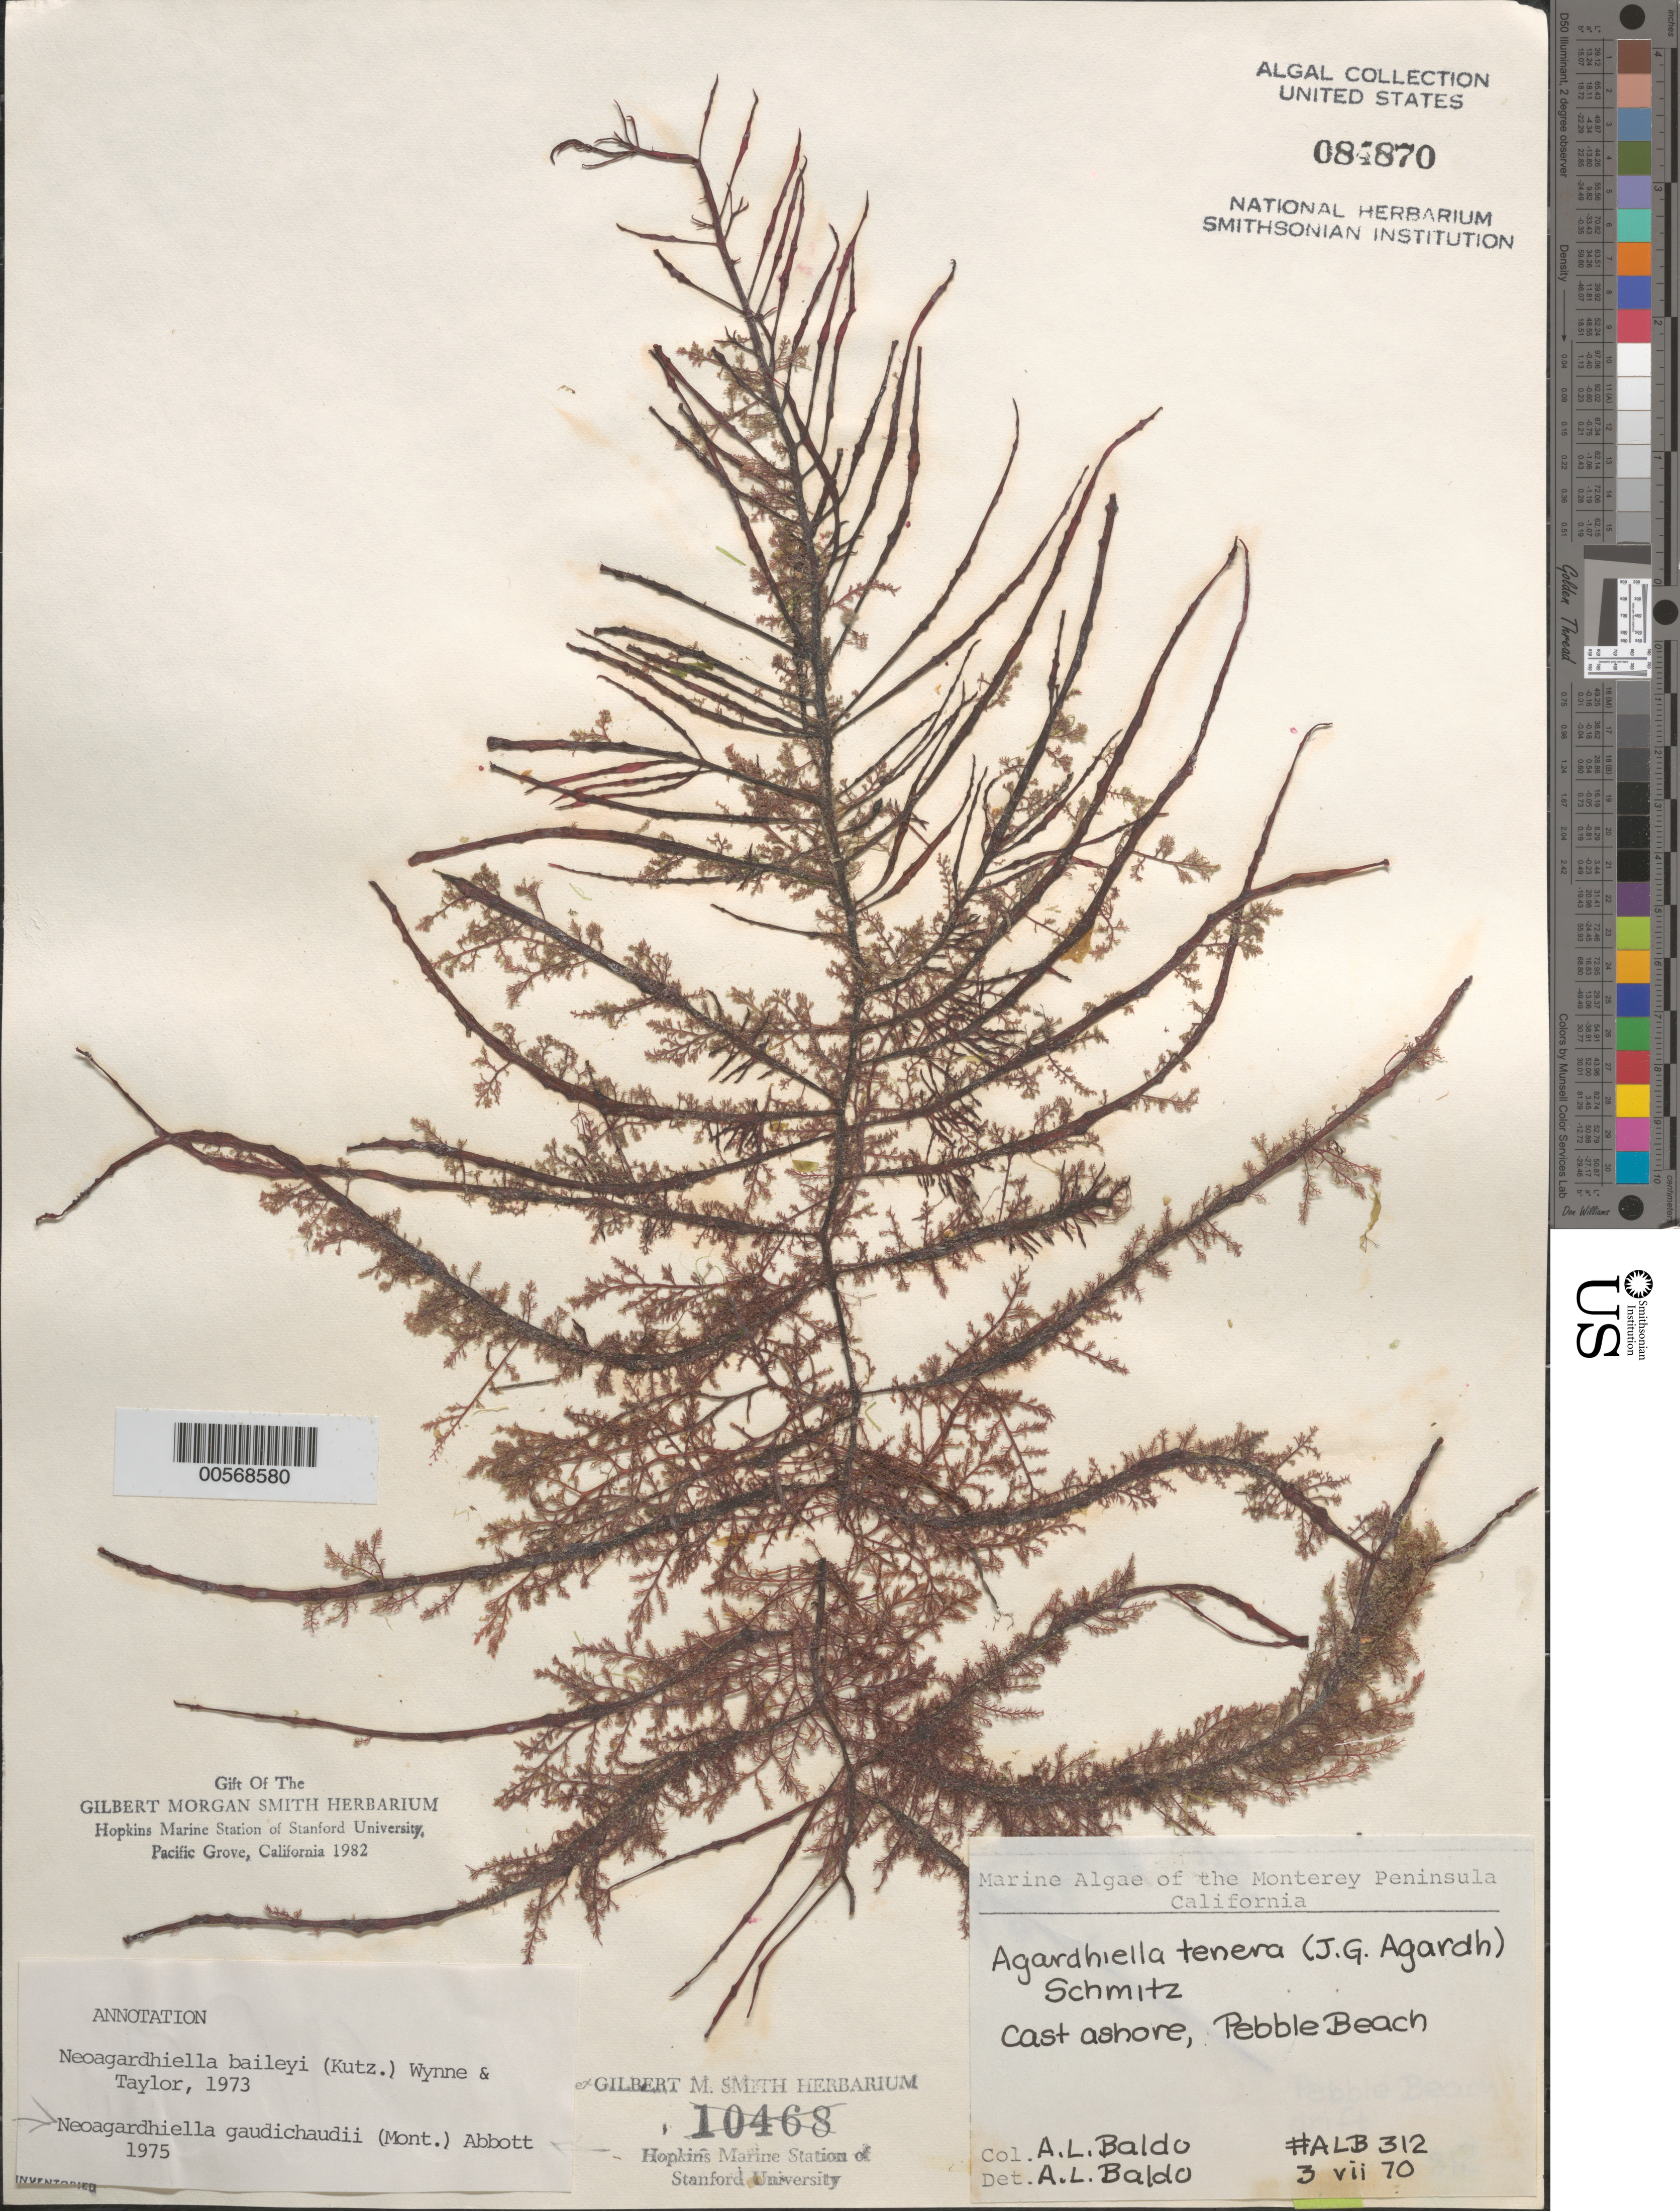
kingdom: Plantae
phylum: Rhodophyta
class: Florideophyceae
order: Gigartinales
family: Solieriaceae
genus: Sarcodiotheca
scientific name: Sarcodiotheca gaudichaudii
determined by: Algae name updating Project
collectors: A. Baldo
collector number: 312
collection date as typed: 03 Jul 1970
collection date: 1970-07-03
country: United States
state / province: California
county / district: Monterey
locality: Pebble Beach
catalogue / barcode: US 84870